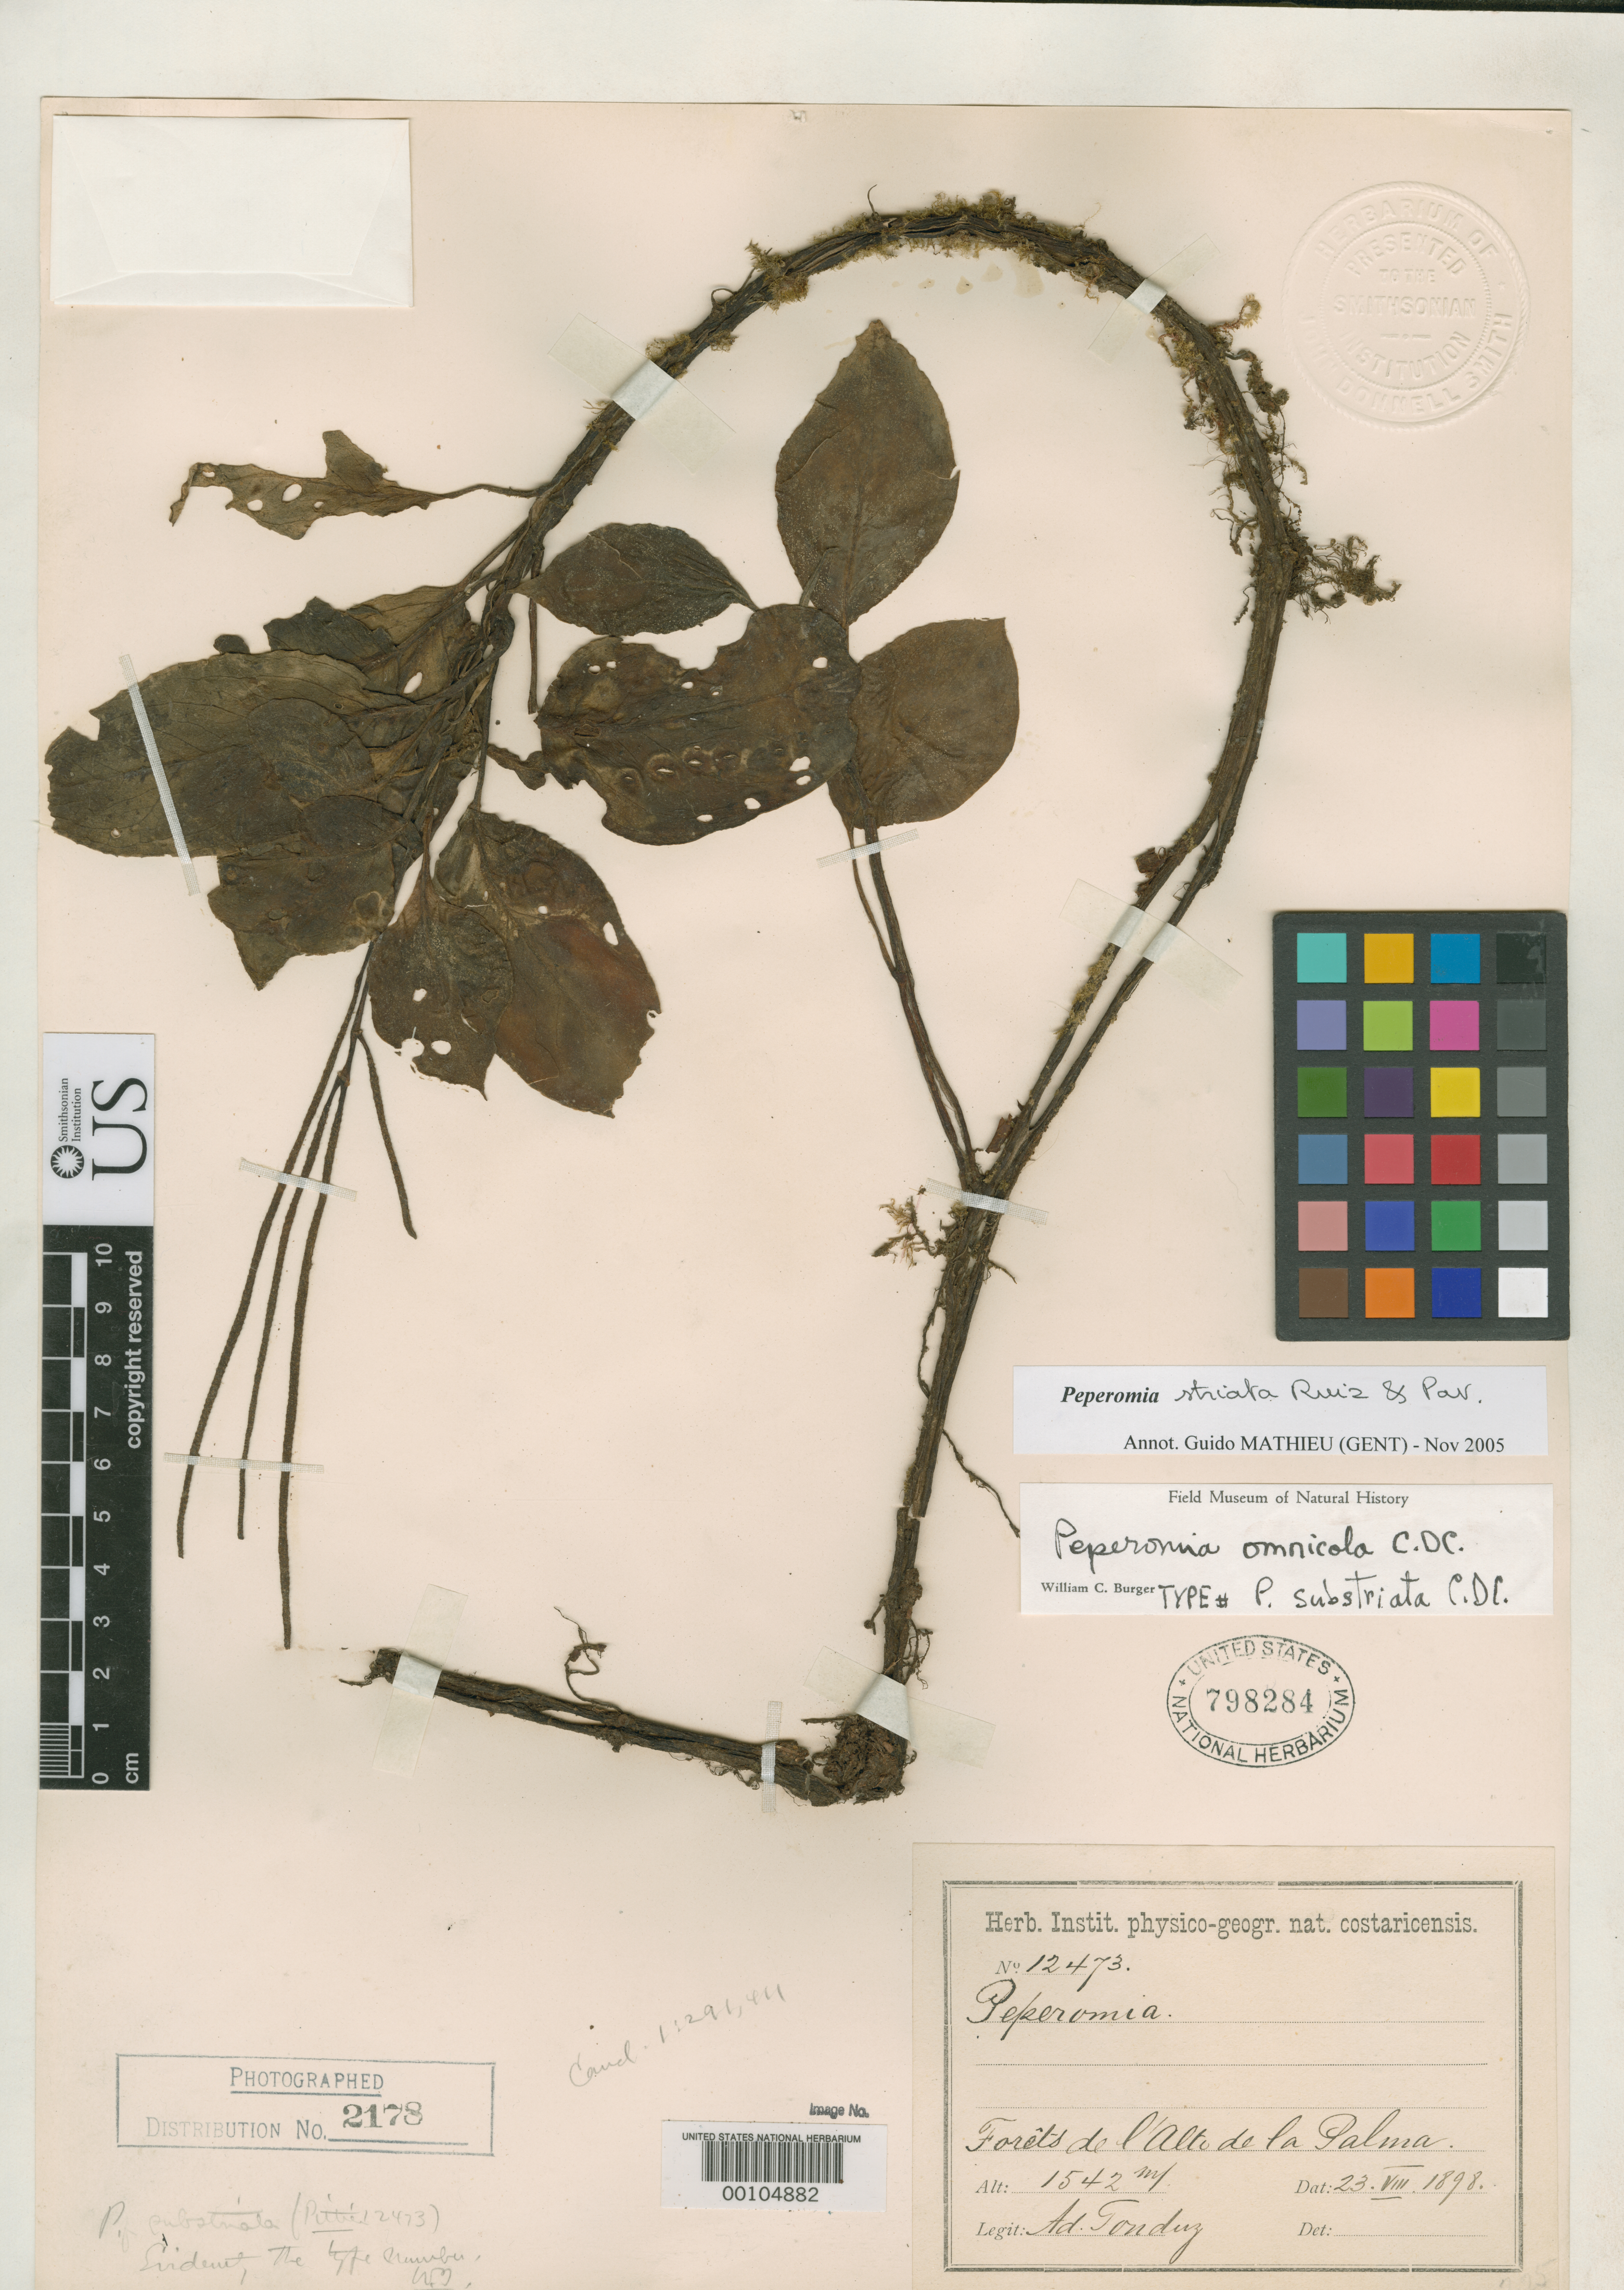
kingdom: Plantae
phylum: Tracheophyta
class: Magnoliopsida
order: Piperales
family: Piperaceae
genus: Peperomia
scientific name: Peperomia substriata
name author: C. DC.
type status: Possible Isotype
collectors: H. F. Pittier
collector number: Inst. Nat. Costaric. 12473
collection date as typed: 23 Aug 1898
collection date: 1898-08-23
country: Costa Rica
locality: L'alte de La Palma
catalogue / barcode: US 798284